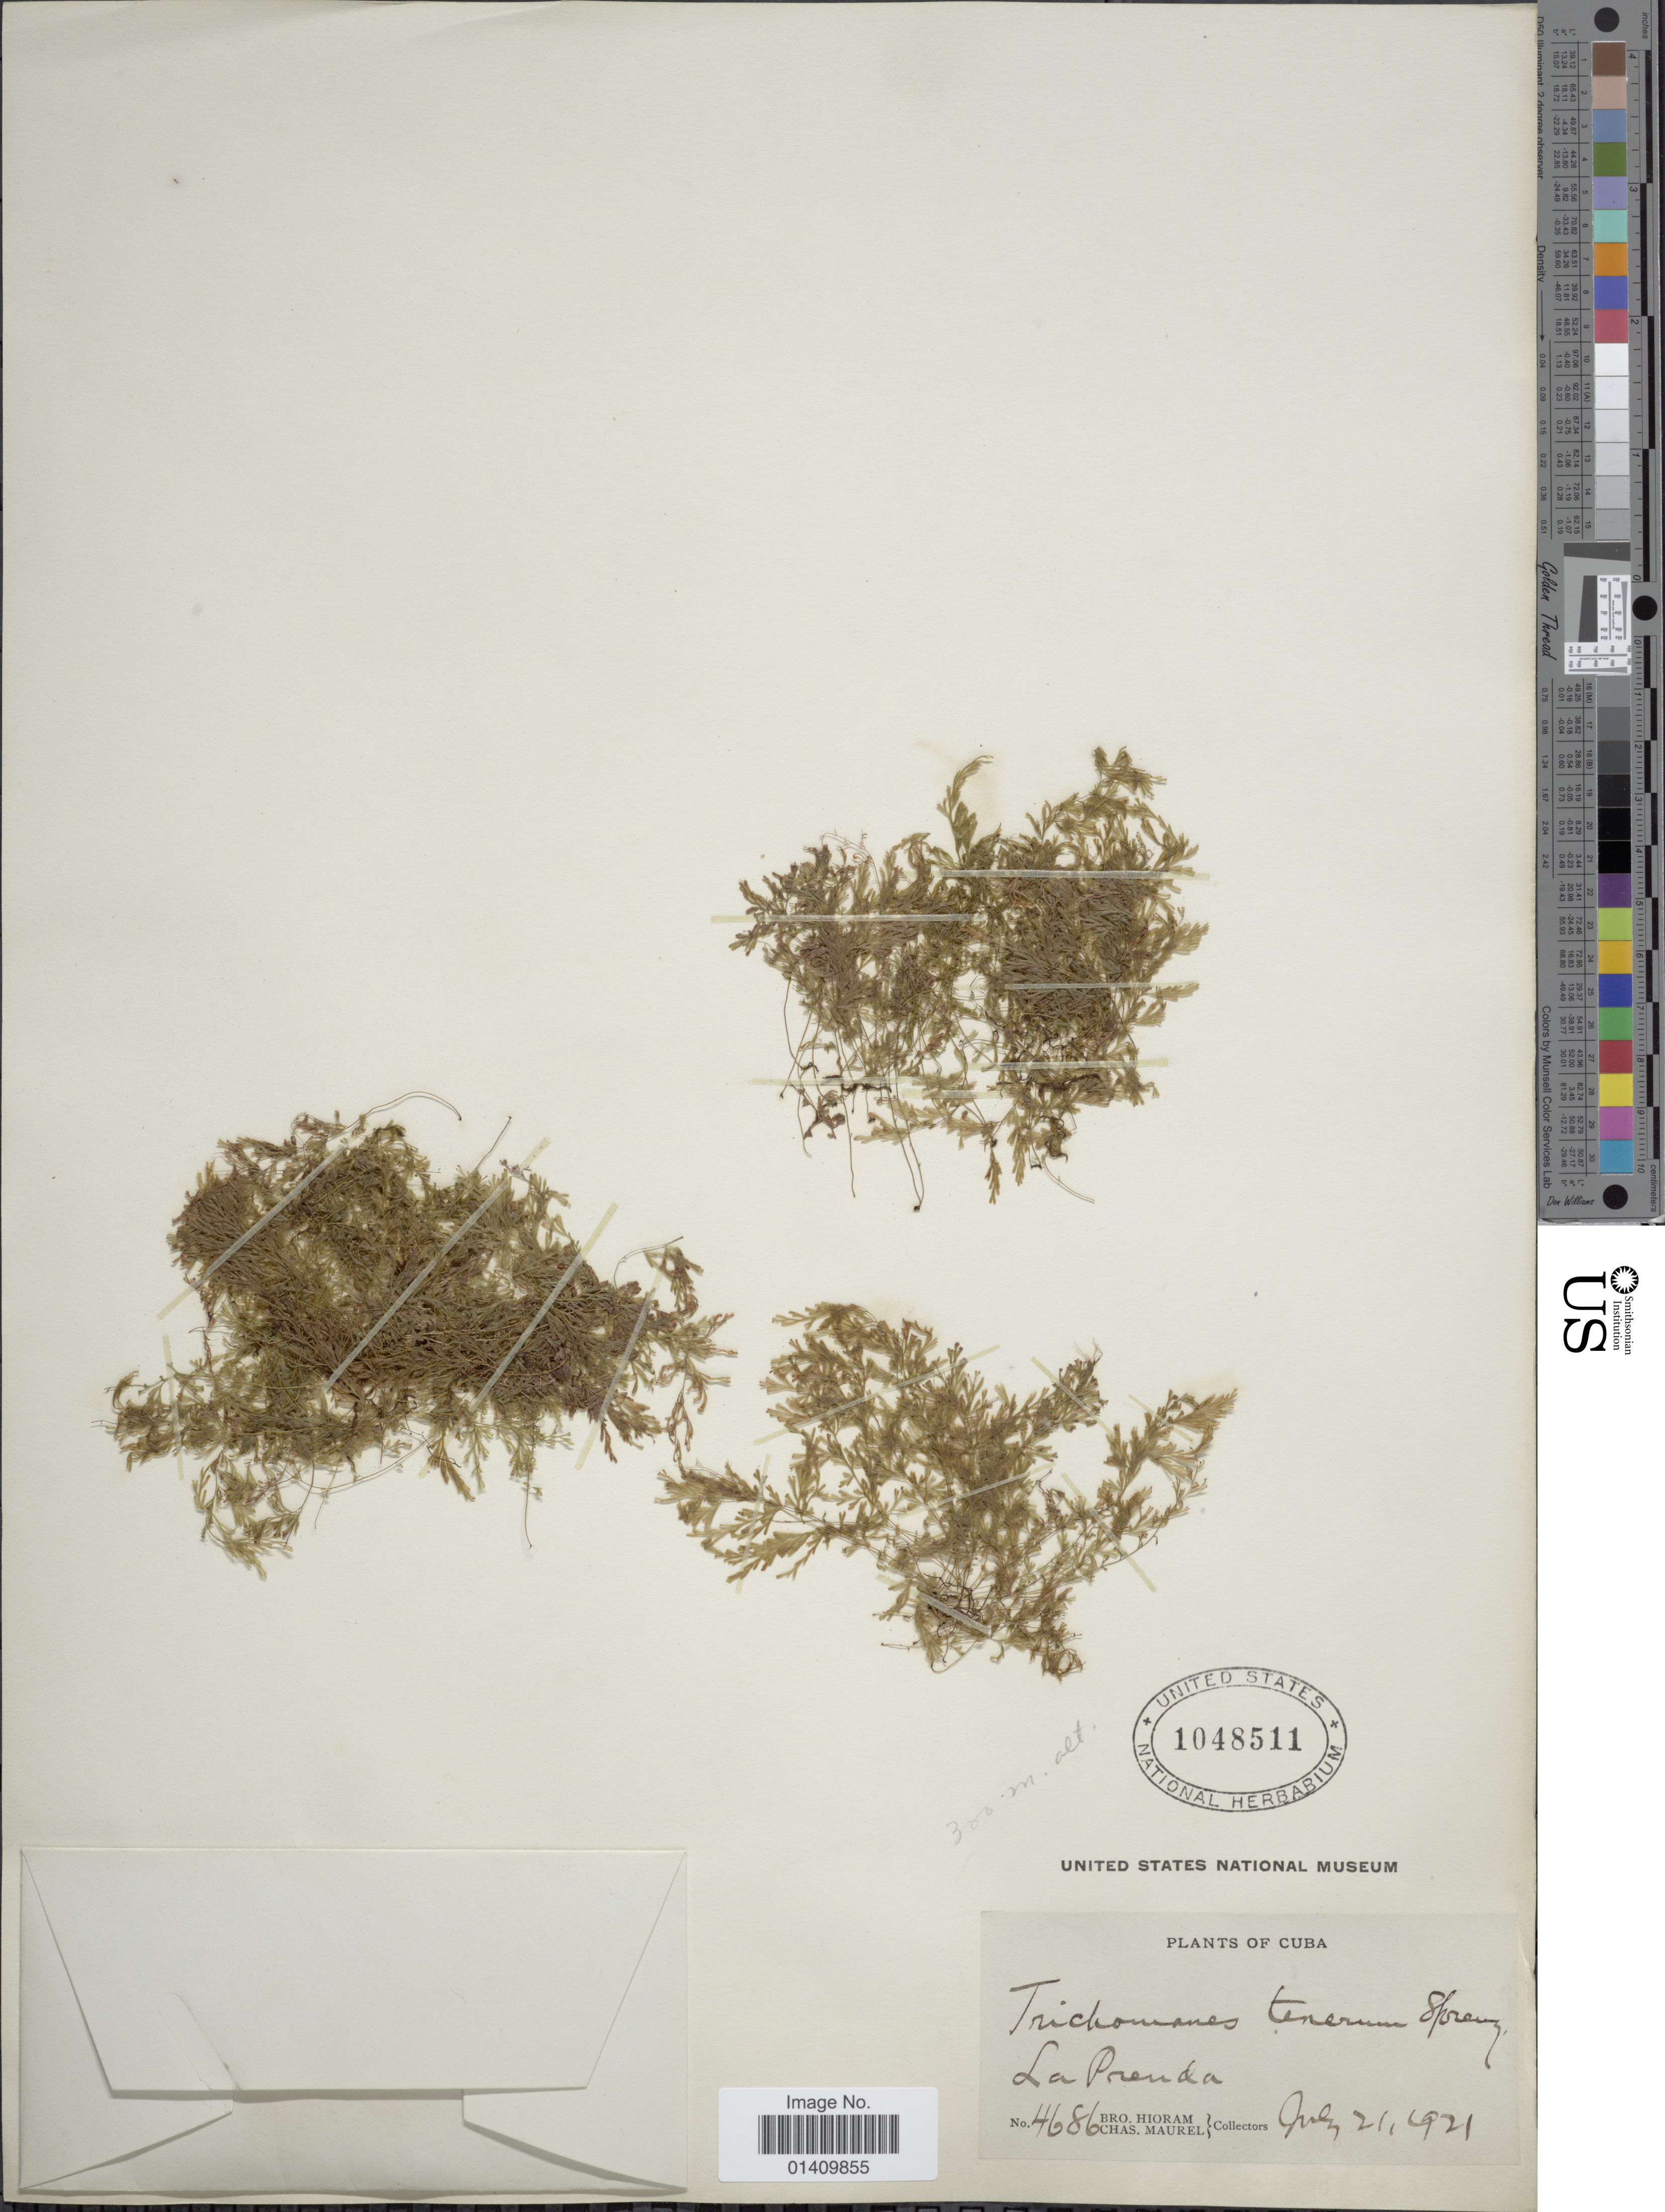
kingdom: Plantae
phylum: Tracheophyta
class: Polypodiopsida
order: Hymenophyllales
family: Hymenophyllaceae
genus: Polyphlebium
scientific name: Polyphlebium angustatum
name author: (Carmich.) Ebihara & Dubuisson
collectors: Bro. Hioram & C. Maurel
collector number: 4686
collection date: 1921-07-21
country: Cuba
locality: La Prenda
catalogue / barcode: US 1048511